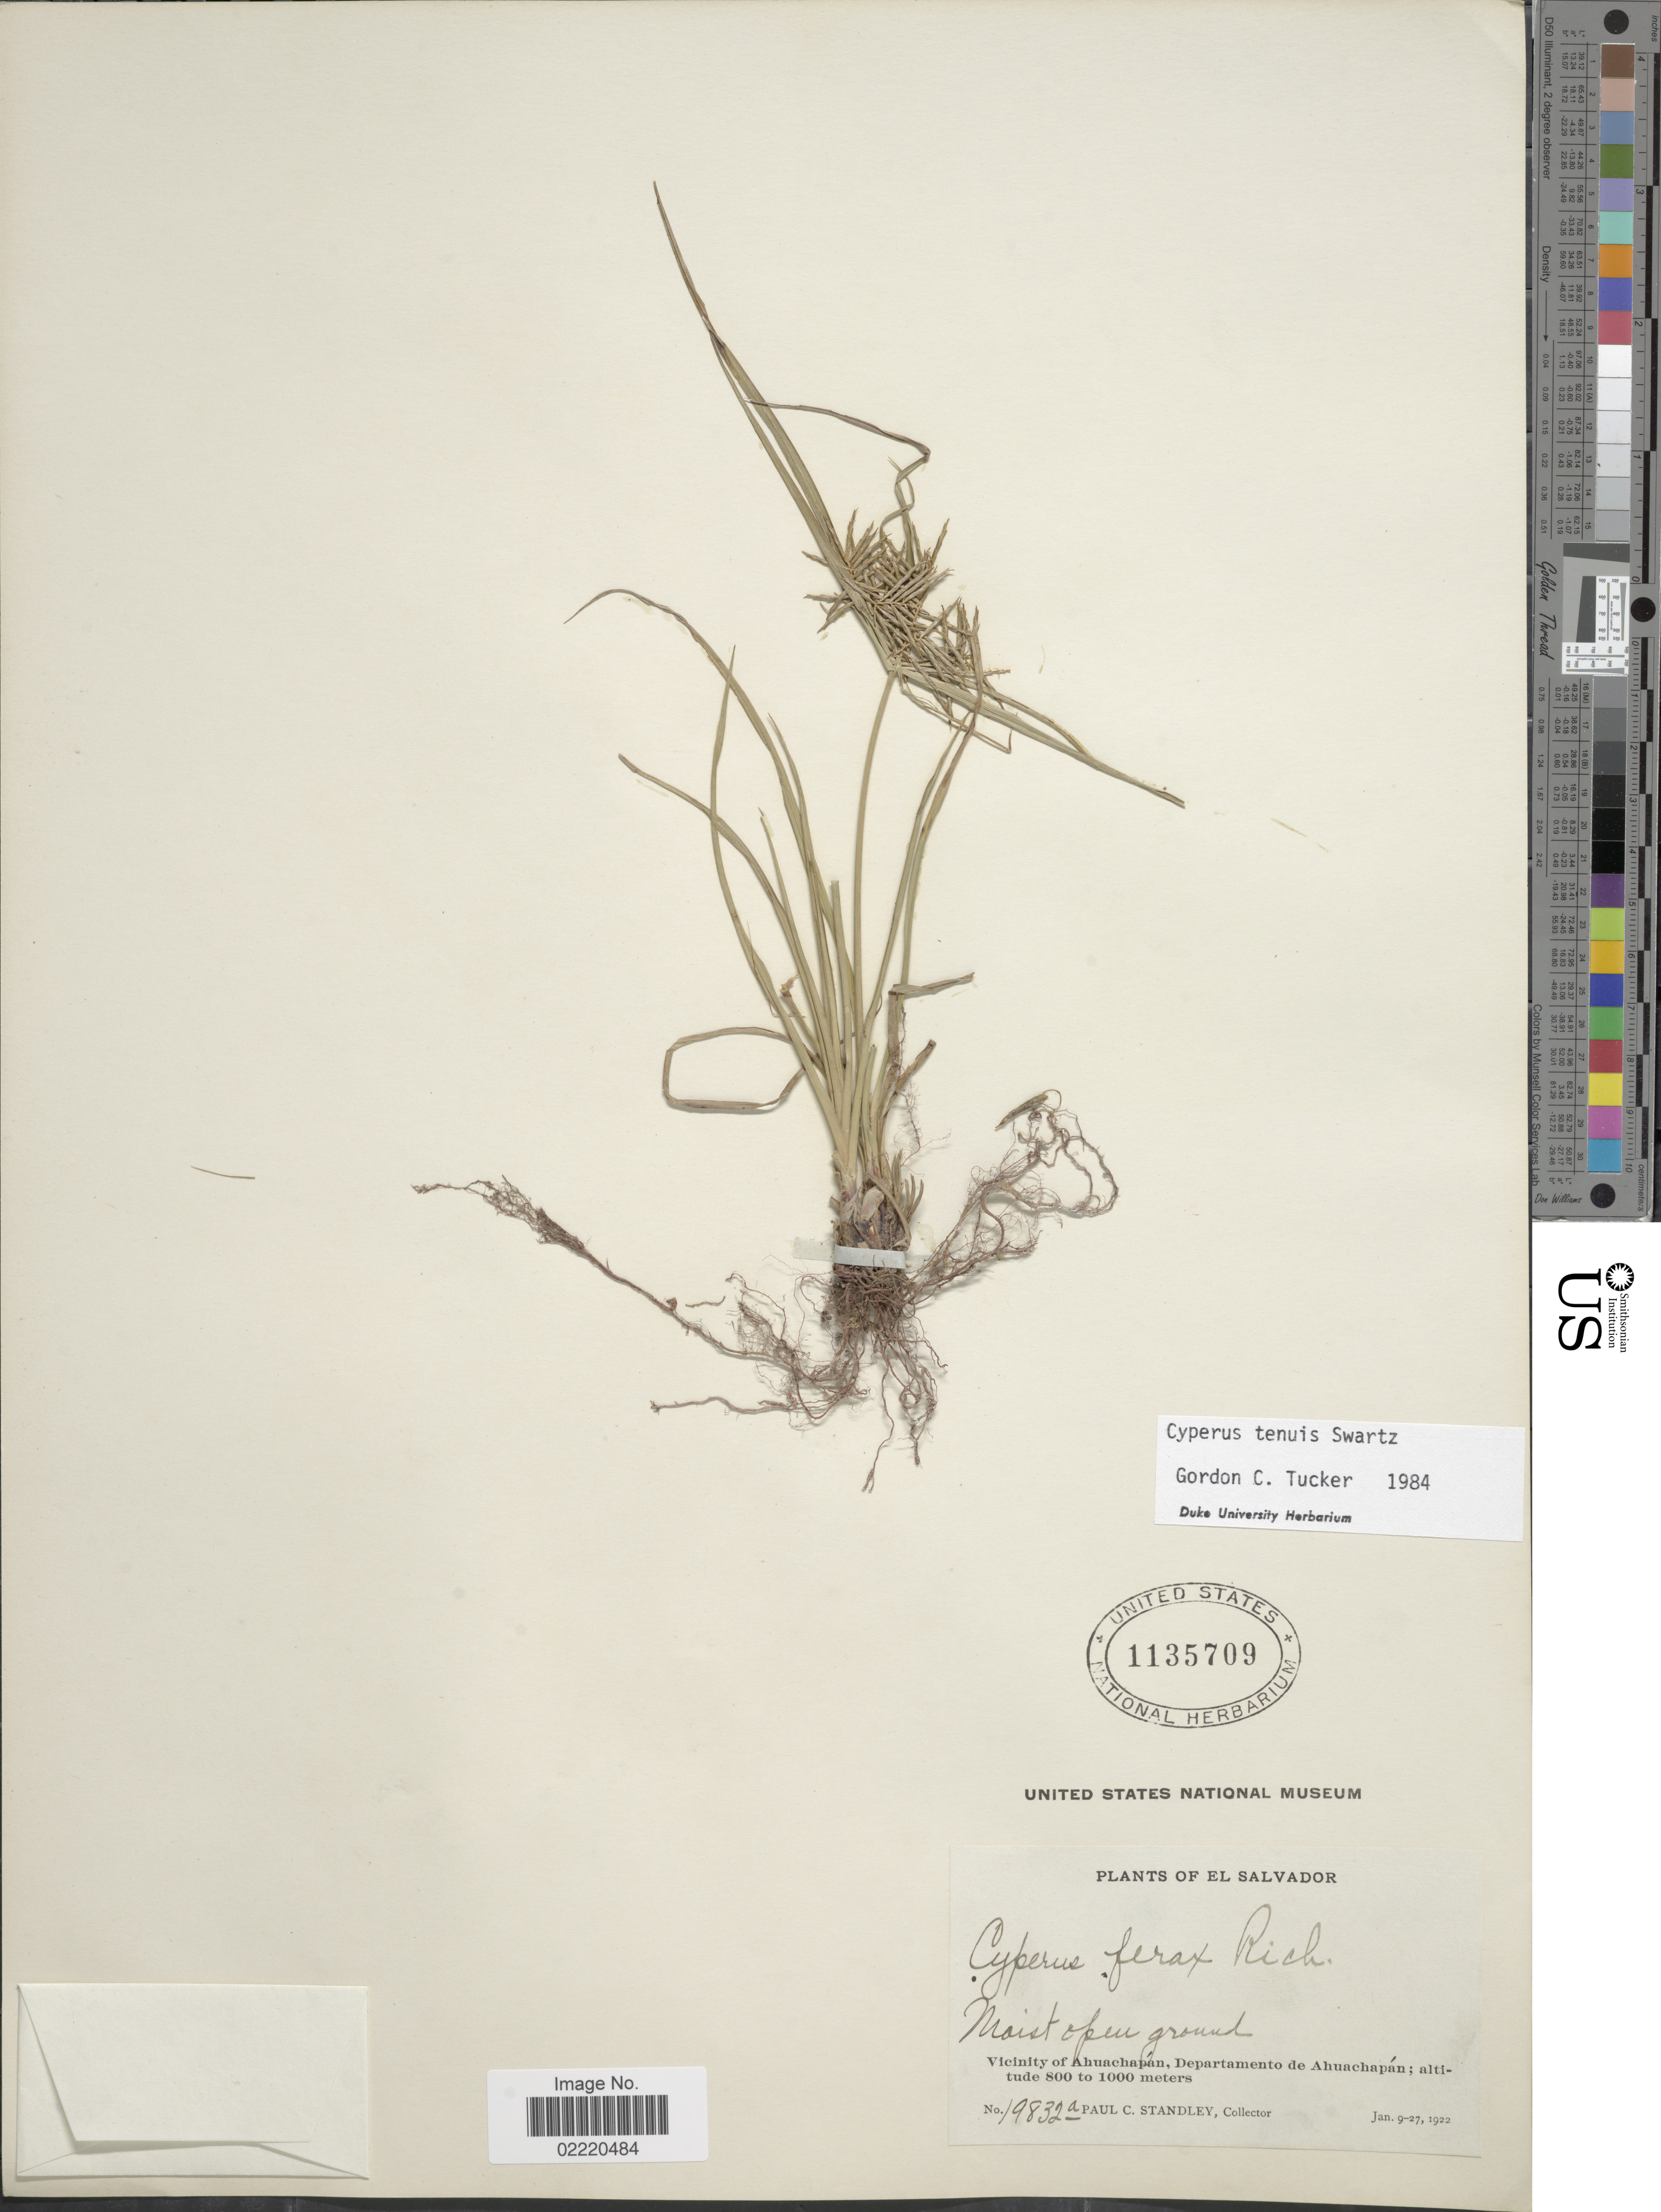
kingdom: Plantae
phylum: Tracheophyta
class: Liliopsida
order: Poales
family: Cyperaceae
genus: Cyperus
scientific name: Cyperus tenuis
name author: Sw.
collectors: P. C. Standley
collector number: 19832a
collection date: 1922-01-09/1922-01-27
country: El Salvador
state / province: Ahuachapan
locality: Moist open grounc, Vicinity of Ahuachapan.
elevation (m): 800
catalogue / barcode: US 1135709